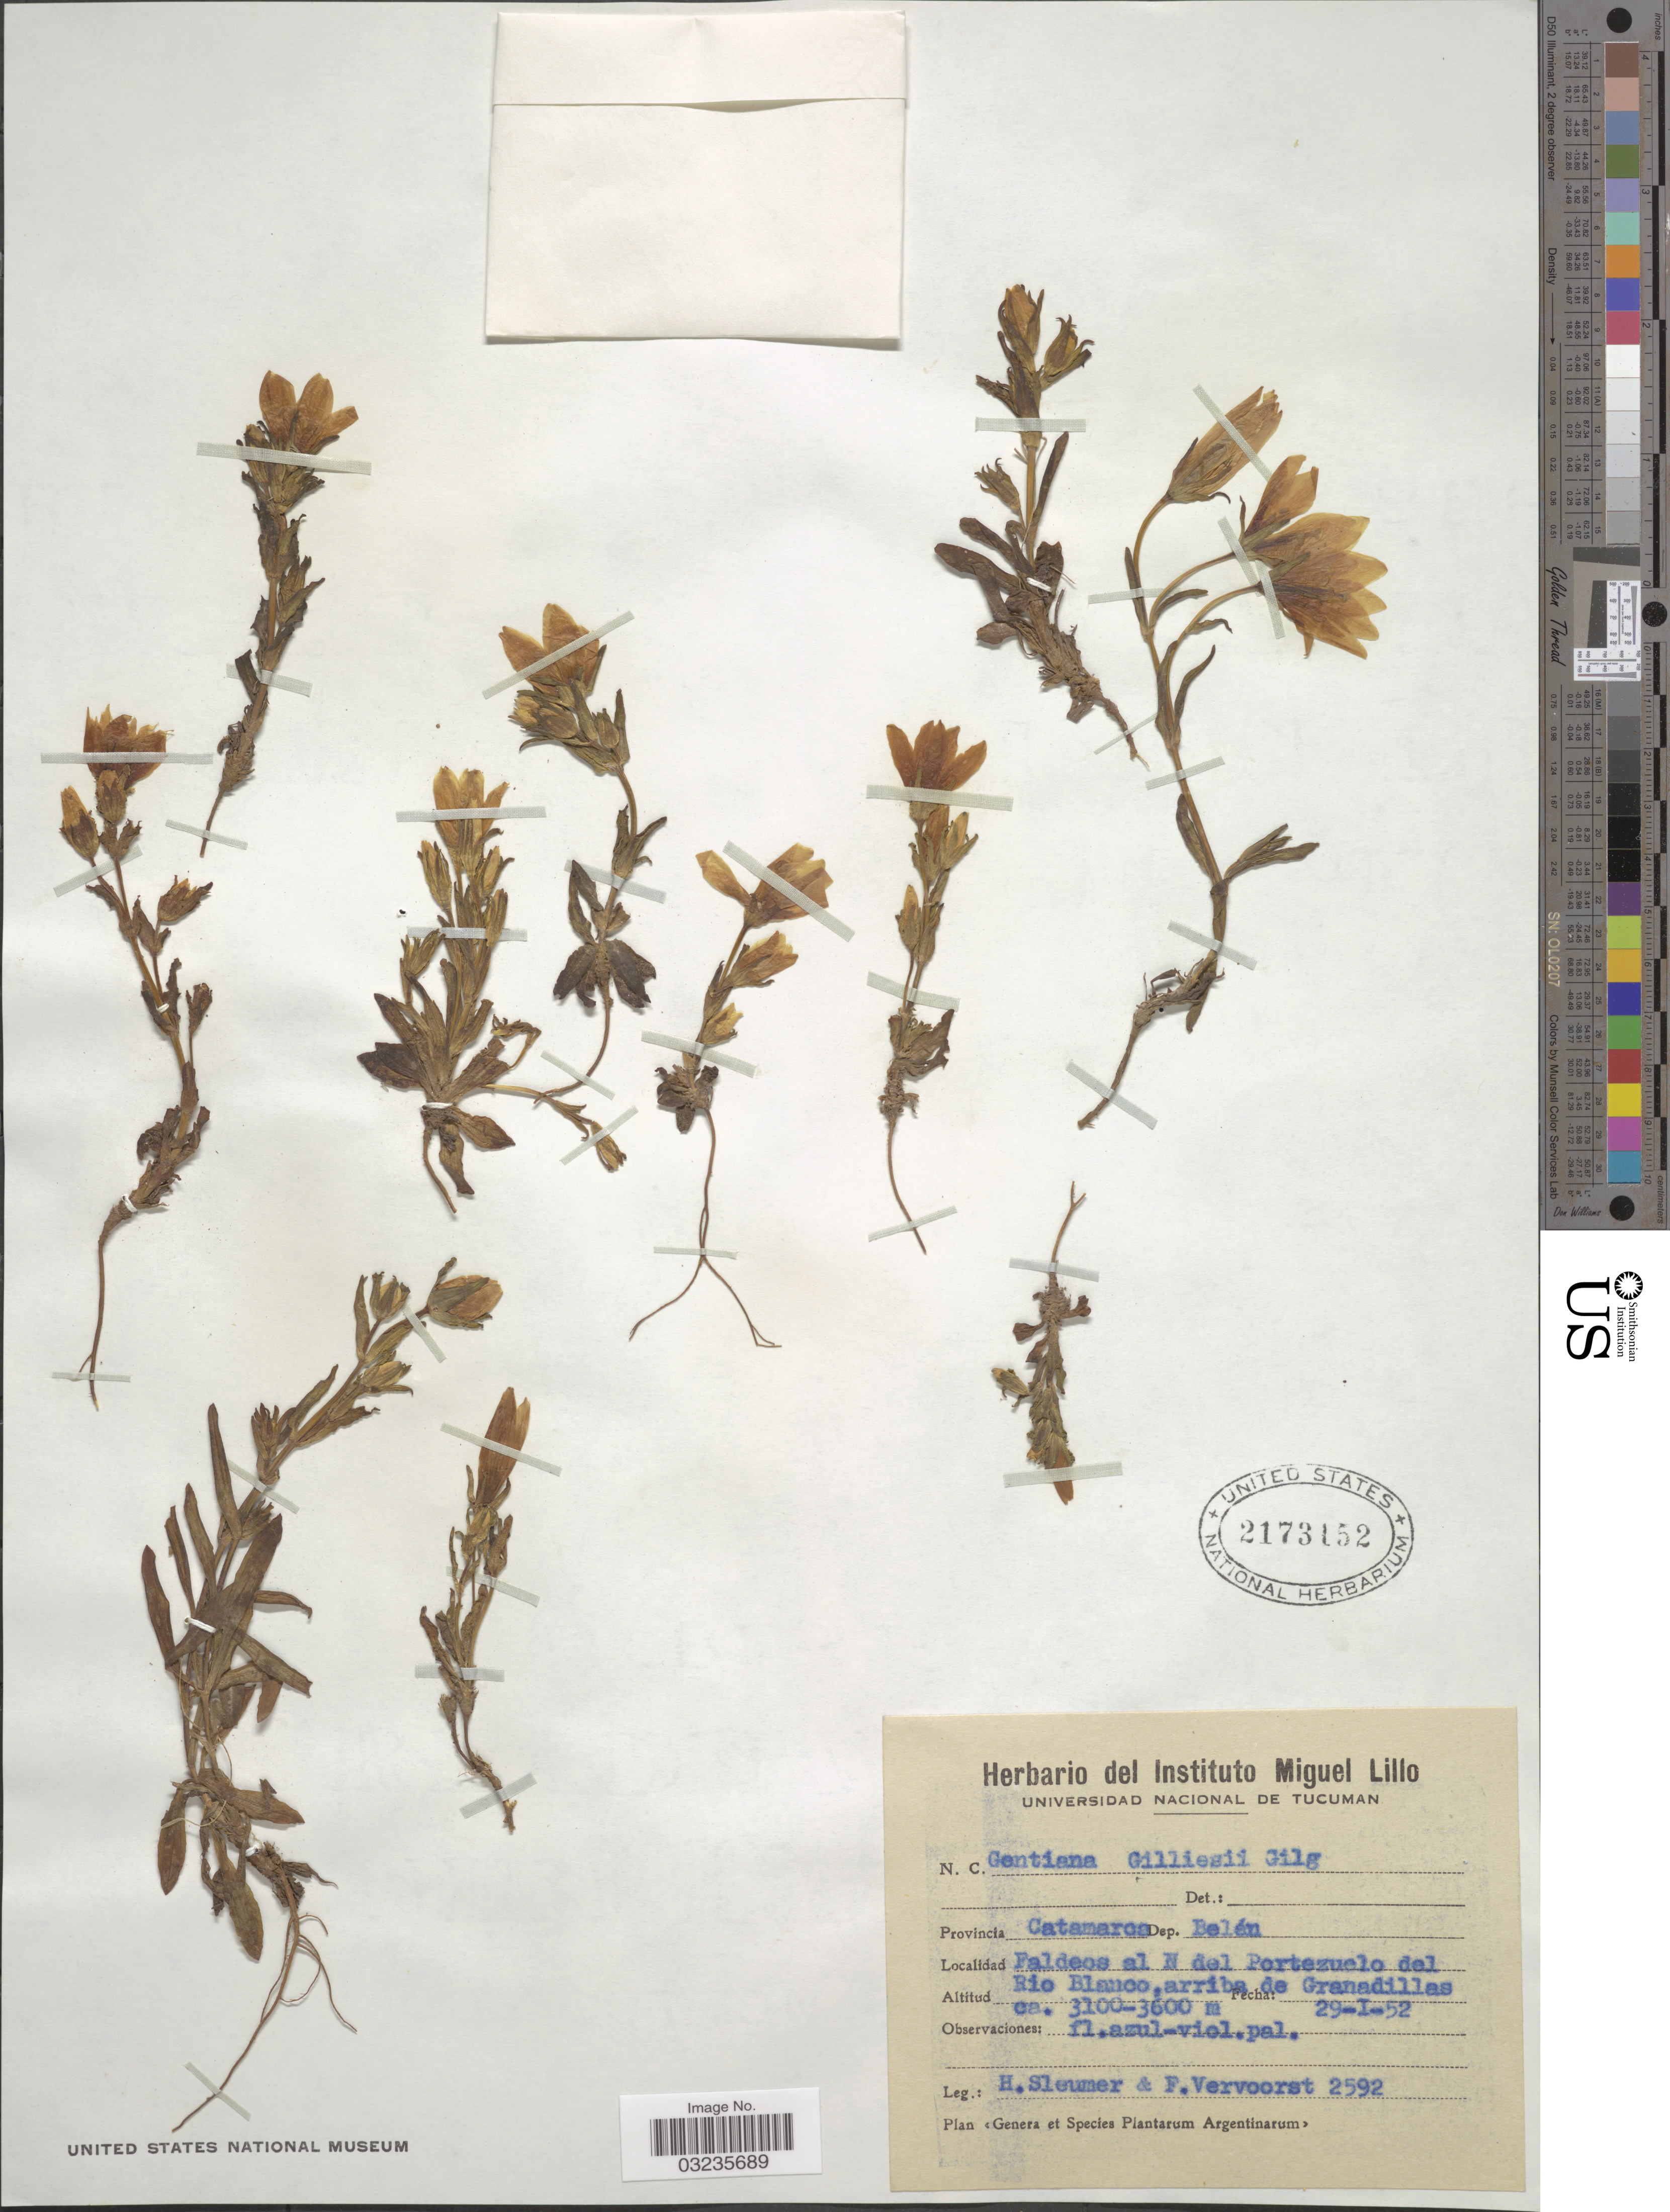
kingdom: Plantae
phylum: Tracheophyta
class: Magnoliopsida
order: Gentianales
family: Gentianaceae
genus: Gentiana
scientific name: Gentiana gilliesii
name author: Gilg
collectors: H. O. Sleumer & F. Vervoorst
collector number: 2592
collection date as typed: Transcribed d/m/y: 29/1/52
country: Argentina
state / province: Catamarca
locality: Dep. Belén. Faldeos al N del Portezuelo del Rio Blanco, arriba de Granadillas.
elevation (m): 3100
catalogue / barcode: US 2173152